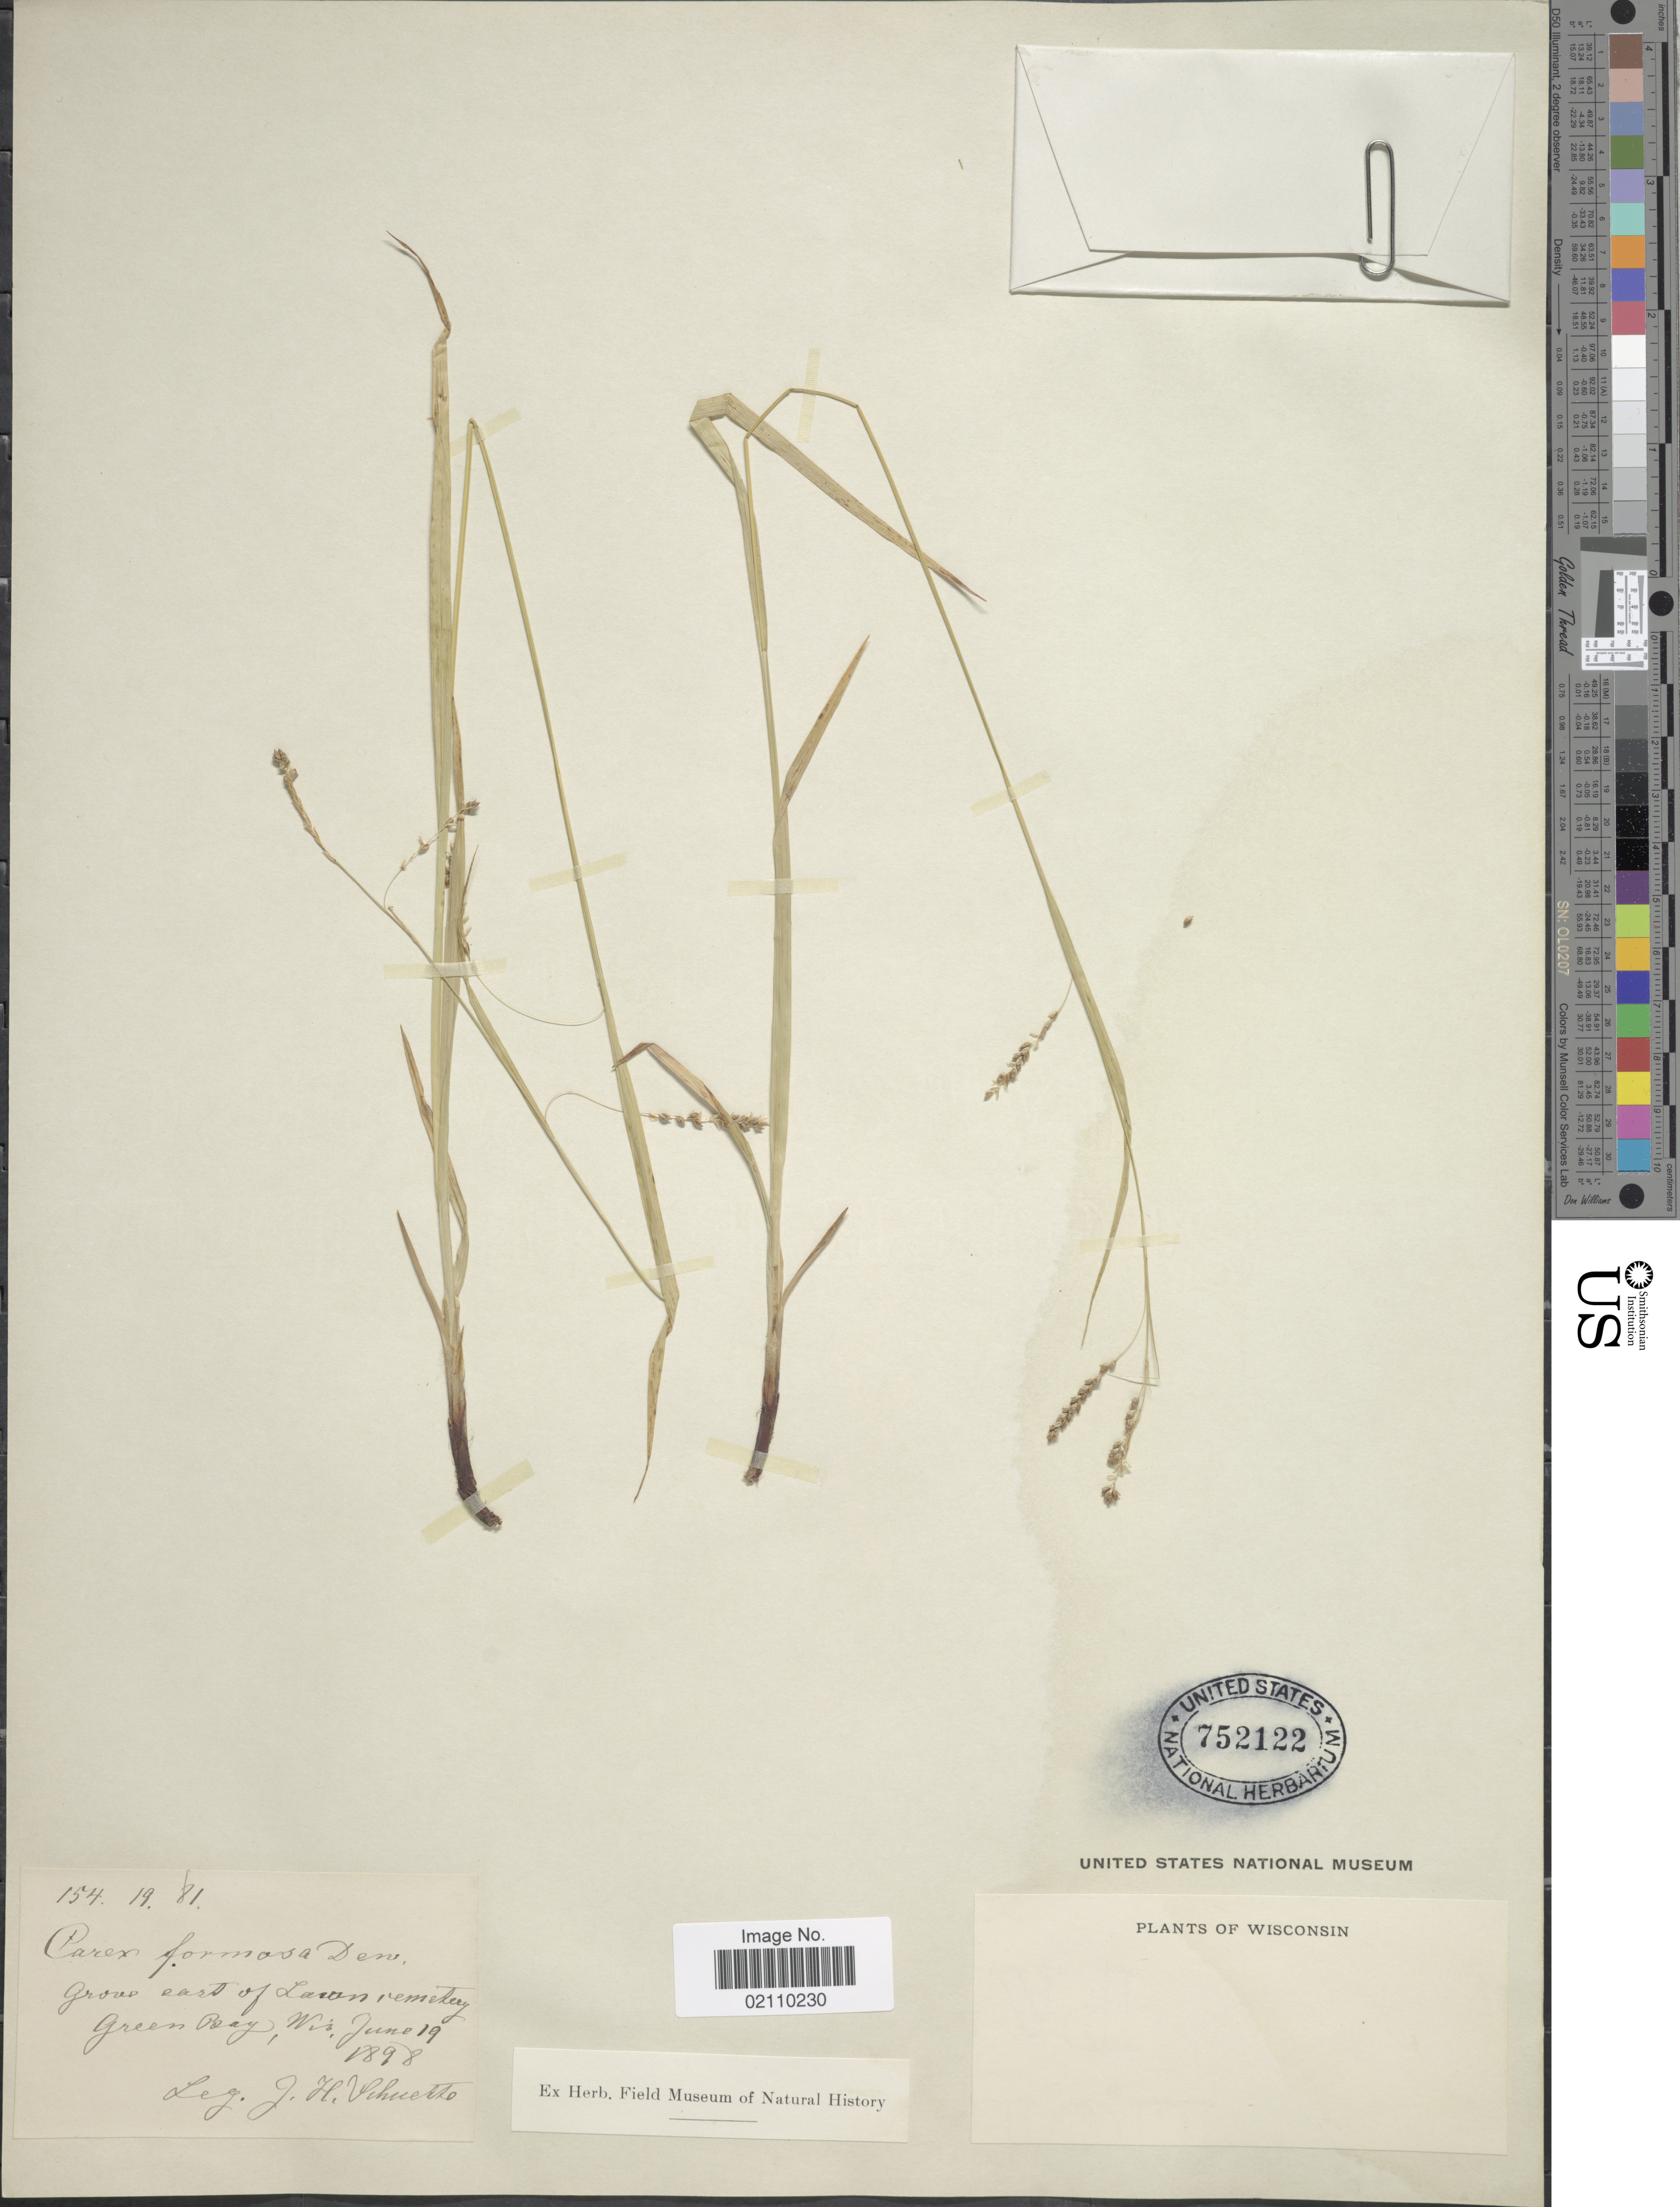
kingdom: Plantae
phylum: Tracheophyta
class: Liliopsida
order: Poales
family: Cyperaceae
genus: Carex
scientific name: Carex formosa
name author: Dewey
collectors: J. H. Schuette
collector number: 154.19.81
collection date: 1898-06-19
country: United States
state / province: Wisconsin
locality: Grows east of Lawan cemetery, Green Bay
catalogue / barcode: US 752122